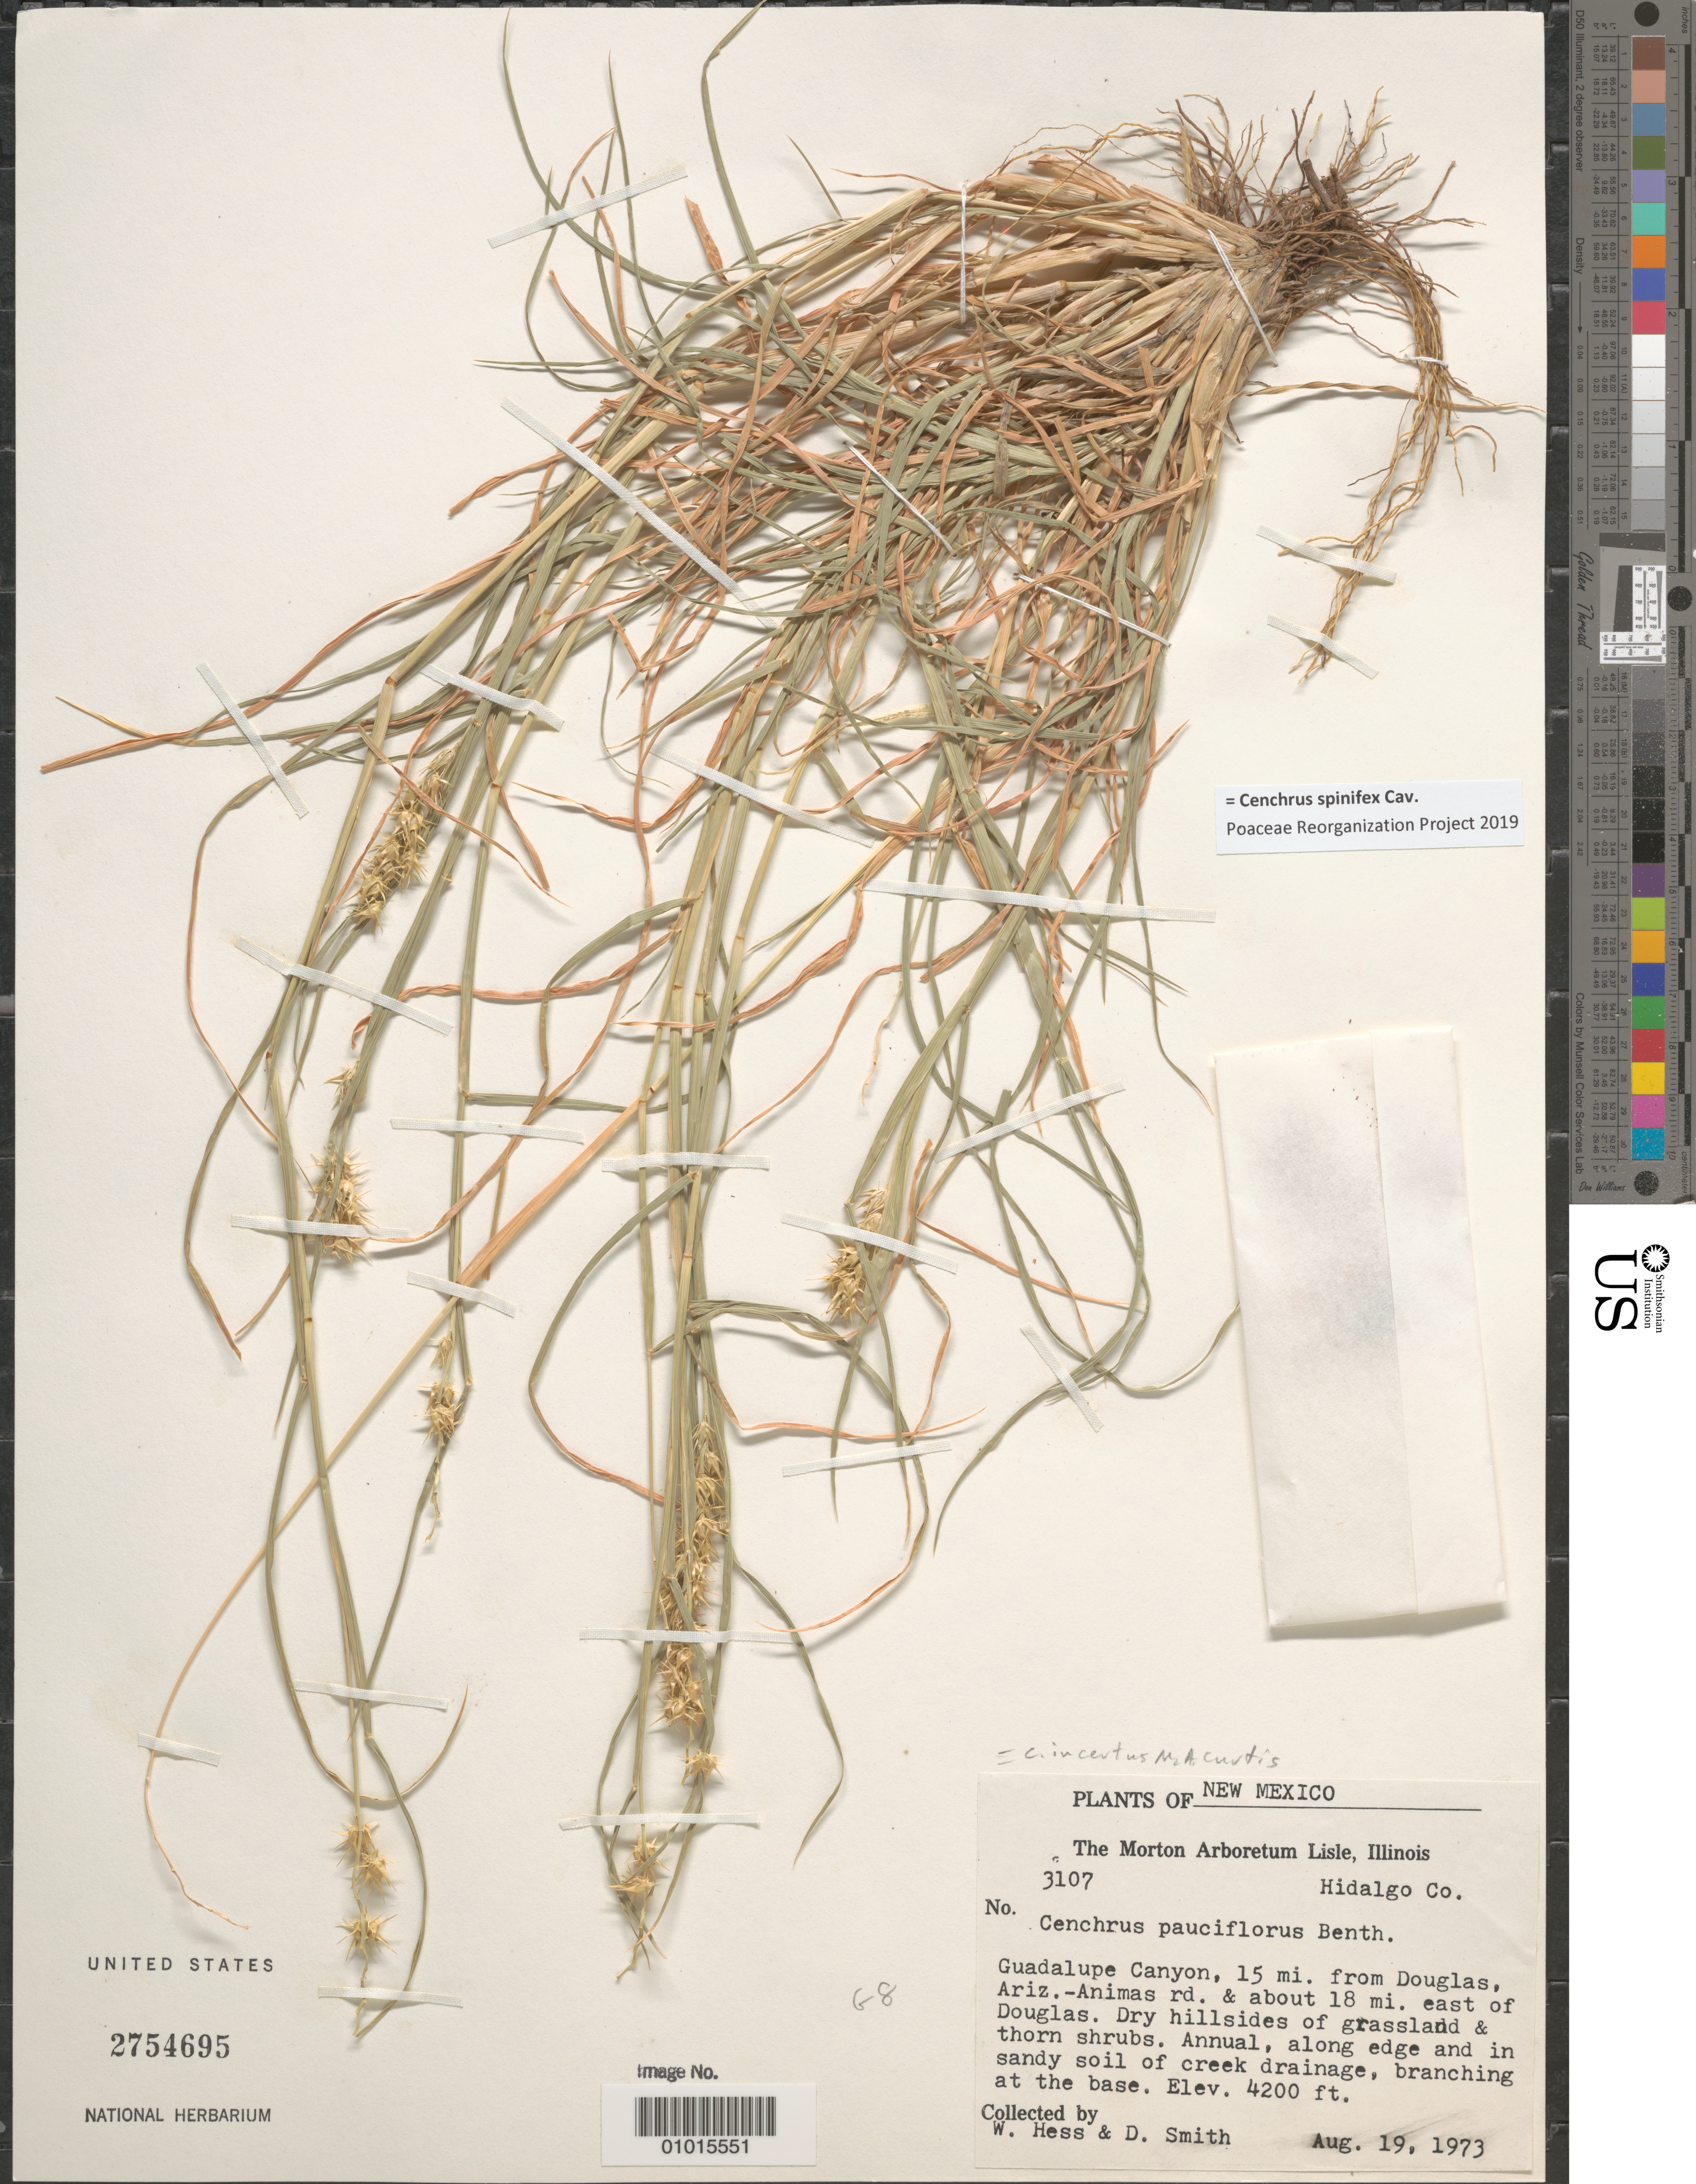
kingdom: Plantae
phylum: Tracheophyta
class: Liliopsida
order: Poales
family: Poaceae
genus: Cenchrus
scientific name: Cenchrus incertus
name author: M.A. Curtis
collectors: W. Hess & D. Smith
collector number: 3107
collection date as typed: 19 Aug 1973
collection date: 1973-08-19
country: United States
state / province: New Mexico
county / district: Hidalgo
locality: Guadalupe Canyon, 15 mi. from Douglas, Ariz-Animas Rd and about 18 mi. E of Douglas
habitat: Dry hillsides of grassland & thorn shrubs. Annual, along edge and in sandy soil of creek drainage, branching at the base.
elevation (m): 1280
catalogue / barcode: US 2754695